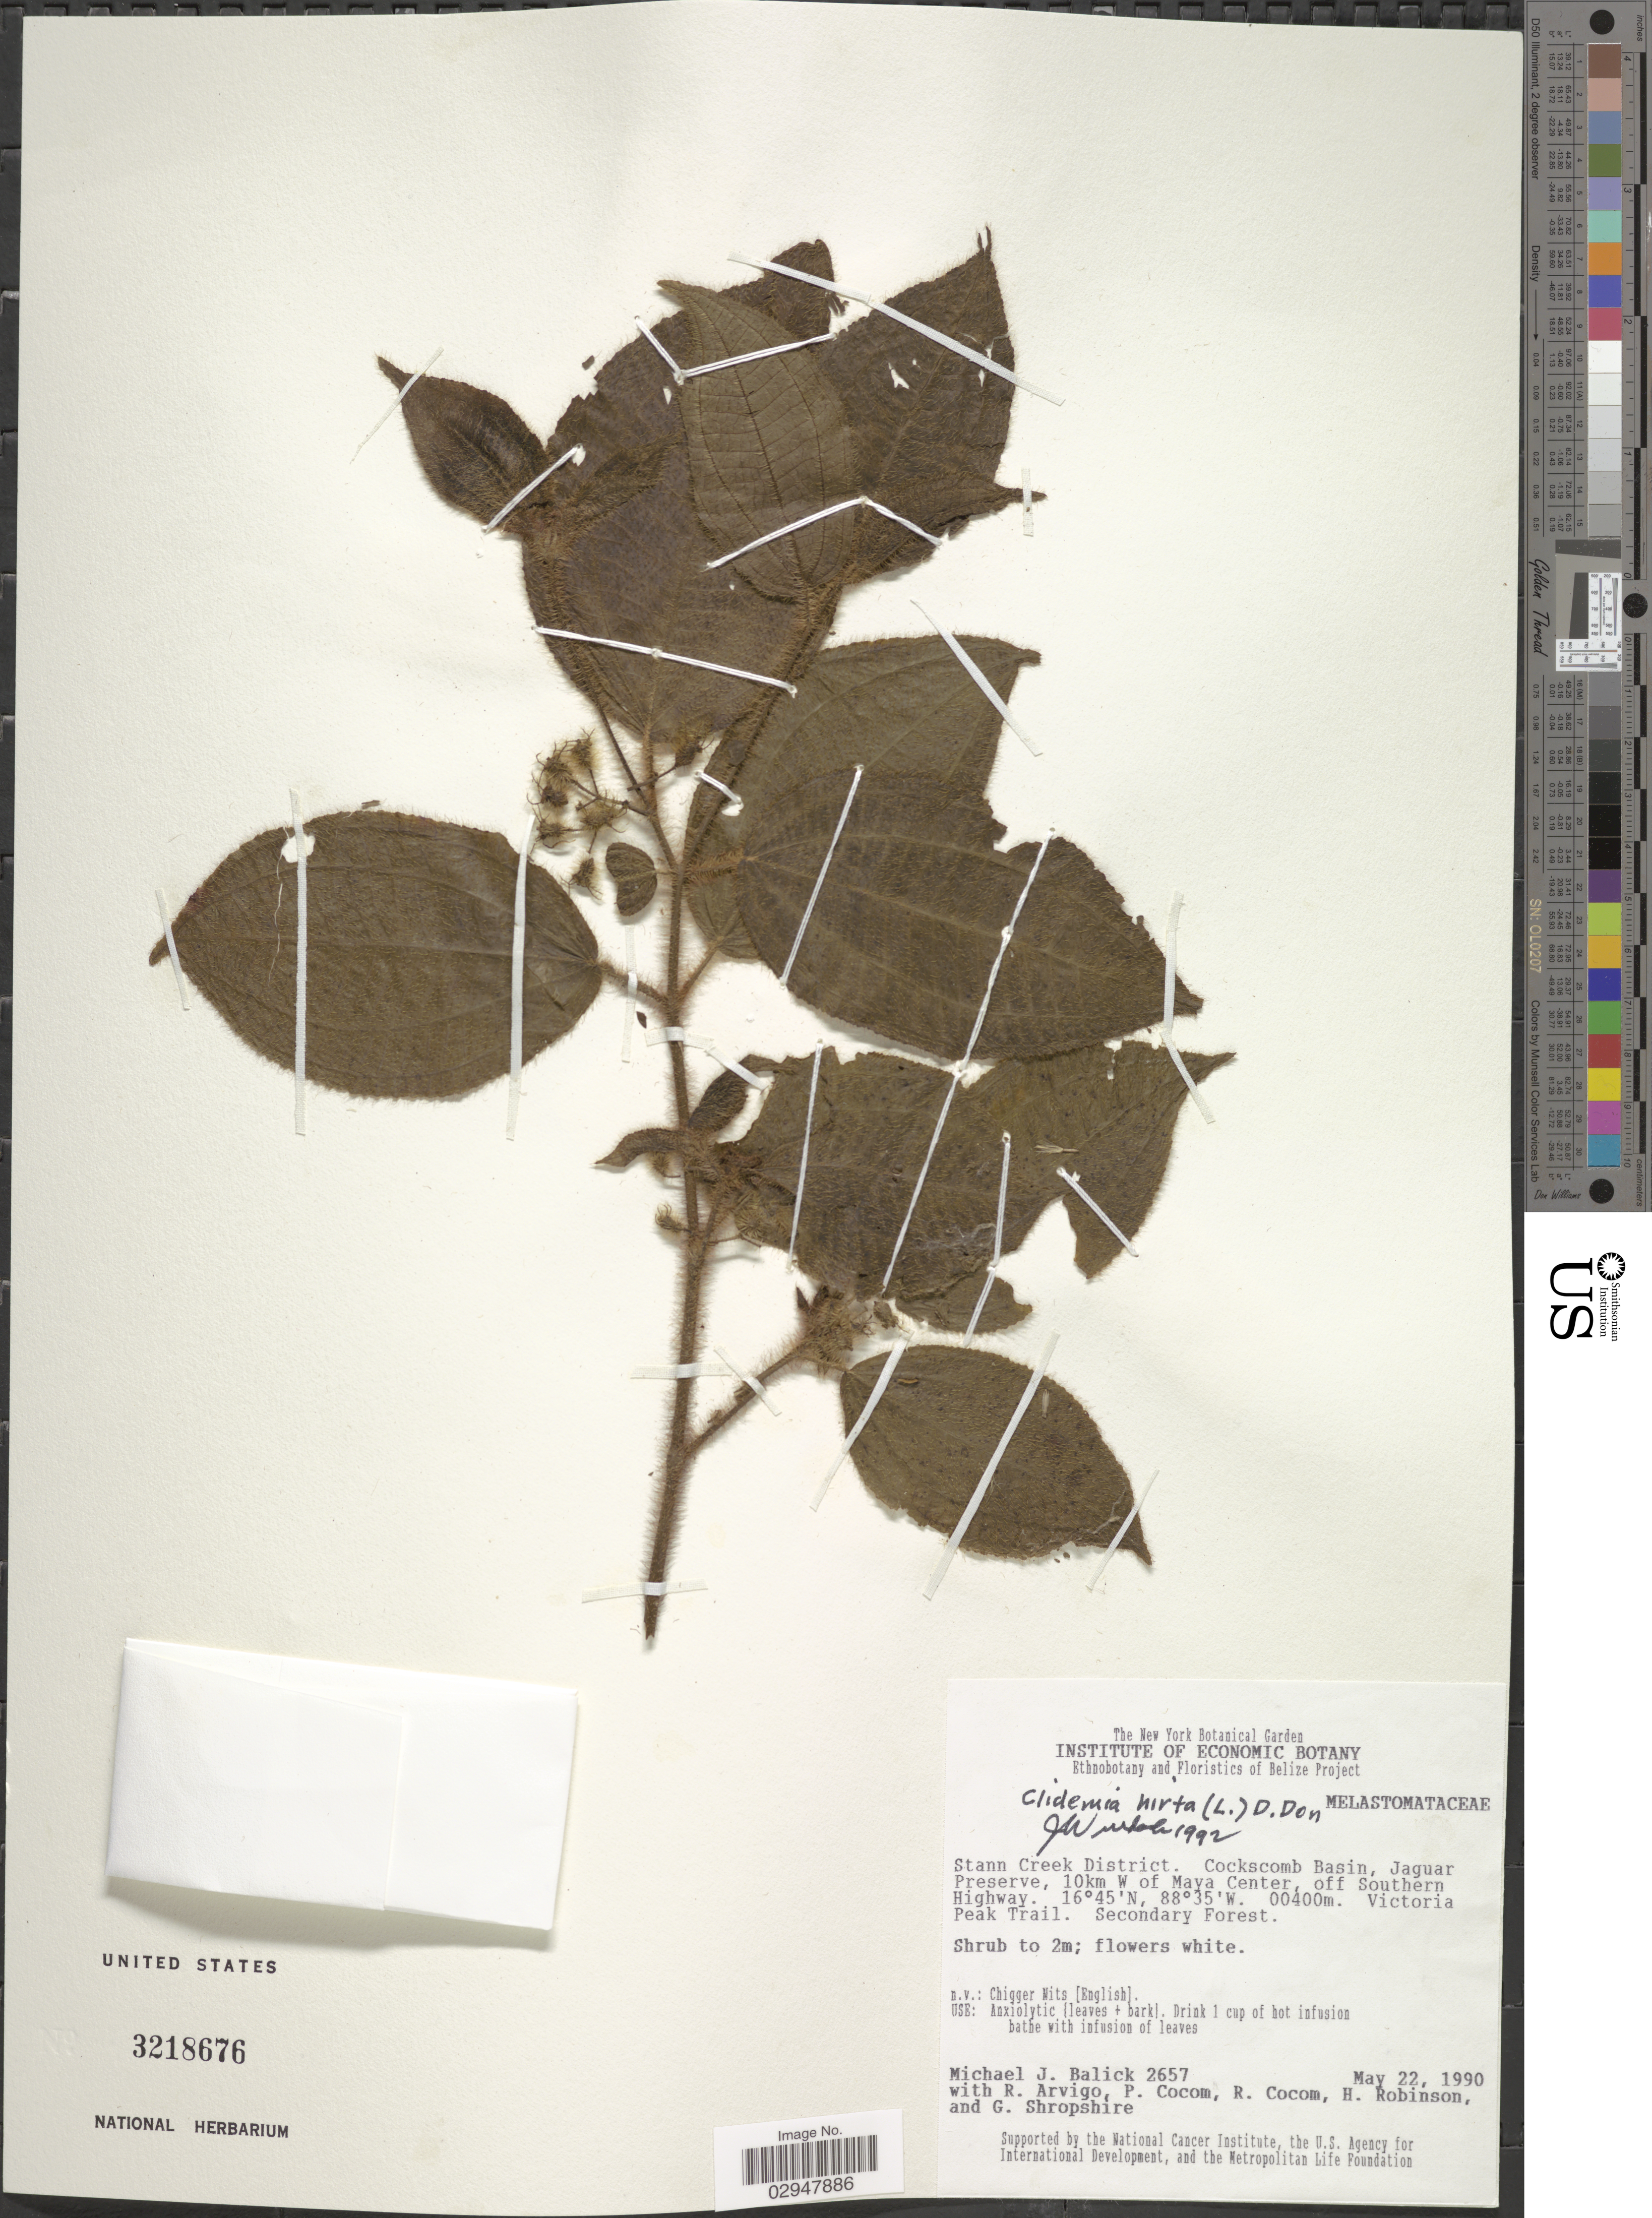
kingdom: Plantae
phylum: Tracheophyta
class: Magnoliopsida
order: Myrtales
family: Melastomataceae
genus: Miconia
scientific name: Miconia hirta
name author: Cogn.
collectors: M. J. Balick, R. Arvigo, P. Cocom, H. Robinson & G. Shropshire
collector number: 2657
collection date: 1990-05-22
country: Belize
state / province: Stann Creek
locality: Stann Creek District, Cockscomb Basin, Jaguar Preserve, 10km W of Maya Center, off Southern Highway.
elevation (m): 400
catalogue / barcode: US 3218676